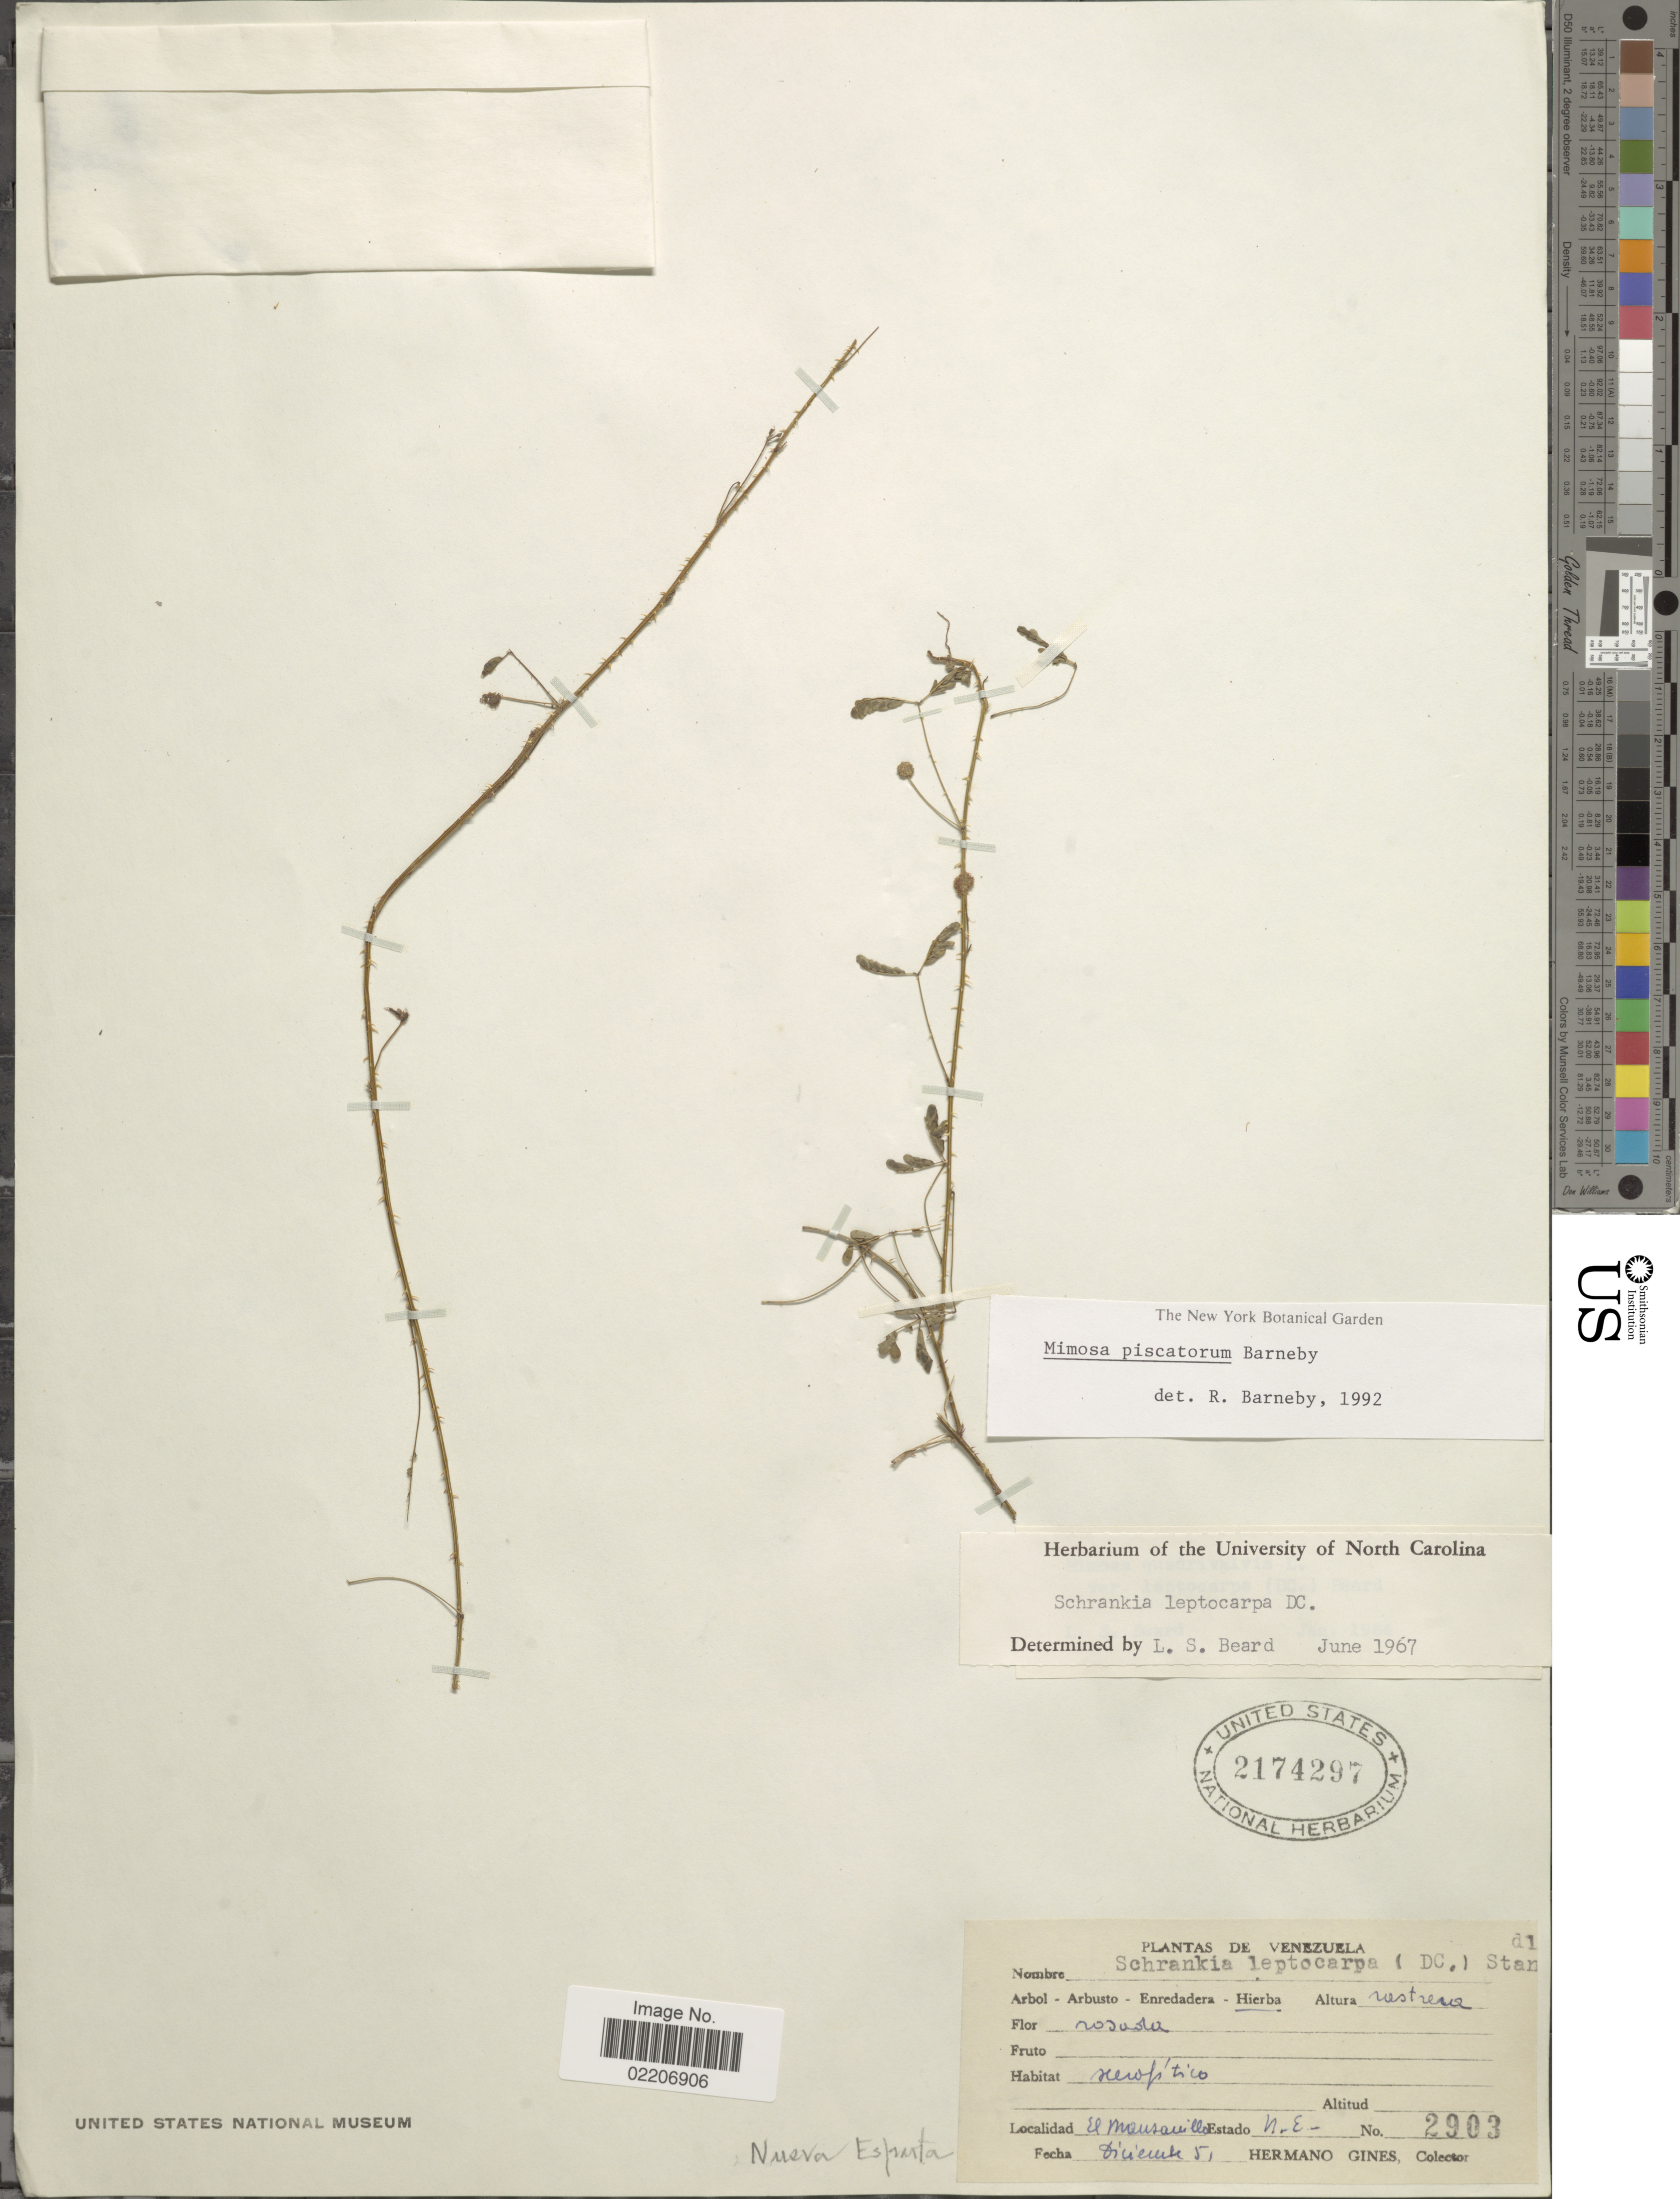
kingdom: Plantae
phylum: Tracheophyta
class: Magnoliopsida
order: Fabales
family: Fabaceae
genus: Mimosa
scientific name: Mimosa piscatorum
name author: Barneby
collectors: Bro. Gines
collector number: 2903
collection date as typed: Transcribed d/m/y: /12/51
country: Venezuela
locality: El Mausauillo, Estado N.E.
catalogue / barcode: US 2174297